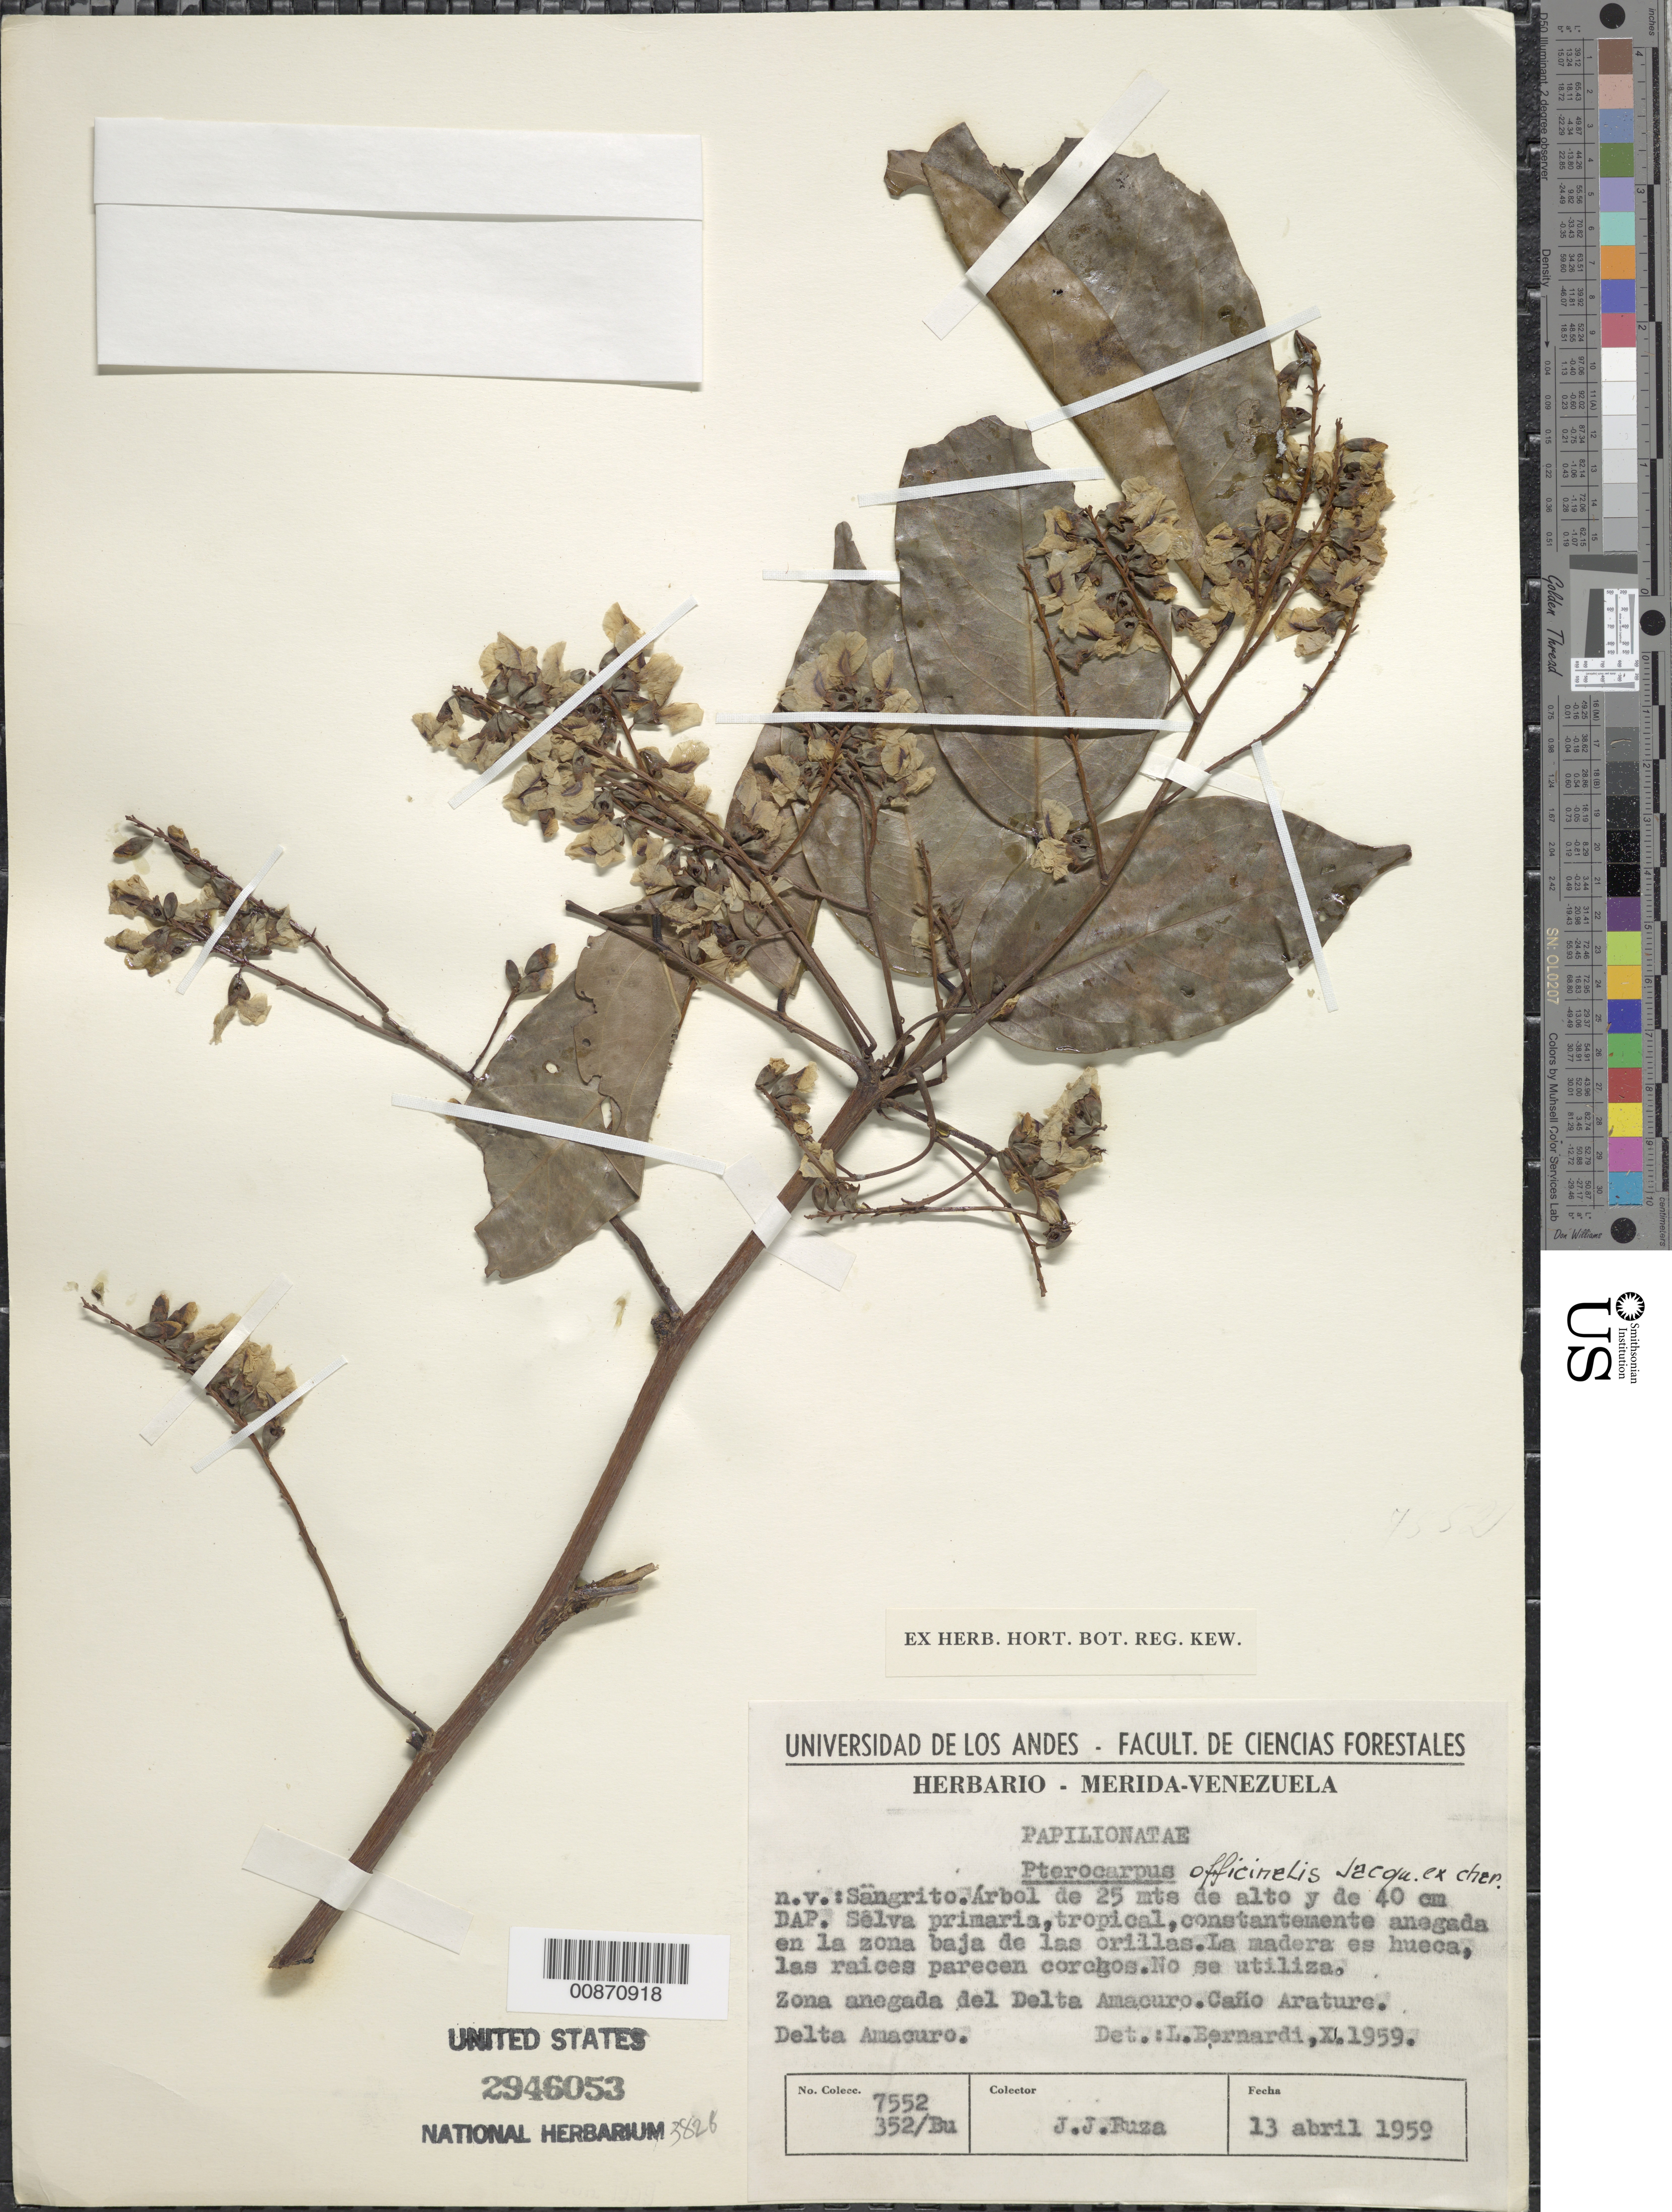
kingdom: Plantae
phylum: Tracheophyta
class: Magnoliopsida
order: Fabales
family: Fabaceae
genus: Pterocarpus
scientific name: Pterocarpus officinalis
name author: Jacq.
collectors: J. Buza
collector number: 7552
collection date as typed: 13-Apr-59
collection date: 1959-04-13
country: Venezuela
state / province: Delta Amacuro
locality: Caño Arature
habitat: Selva primaria, tropical, constantemente anegada en la zona baja de las orillas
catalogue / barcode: US 2946053